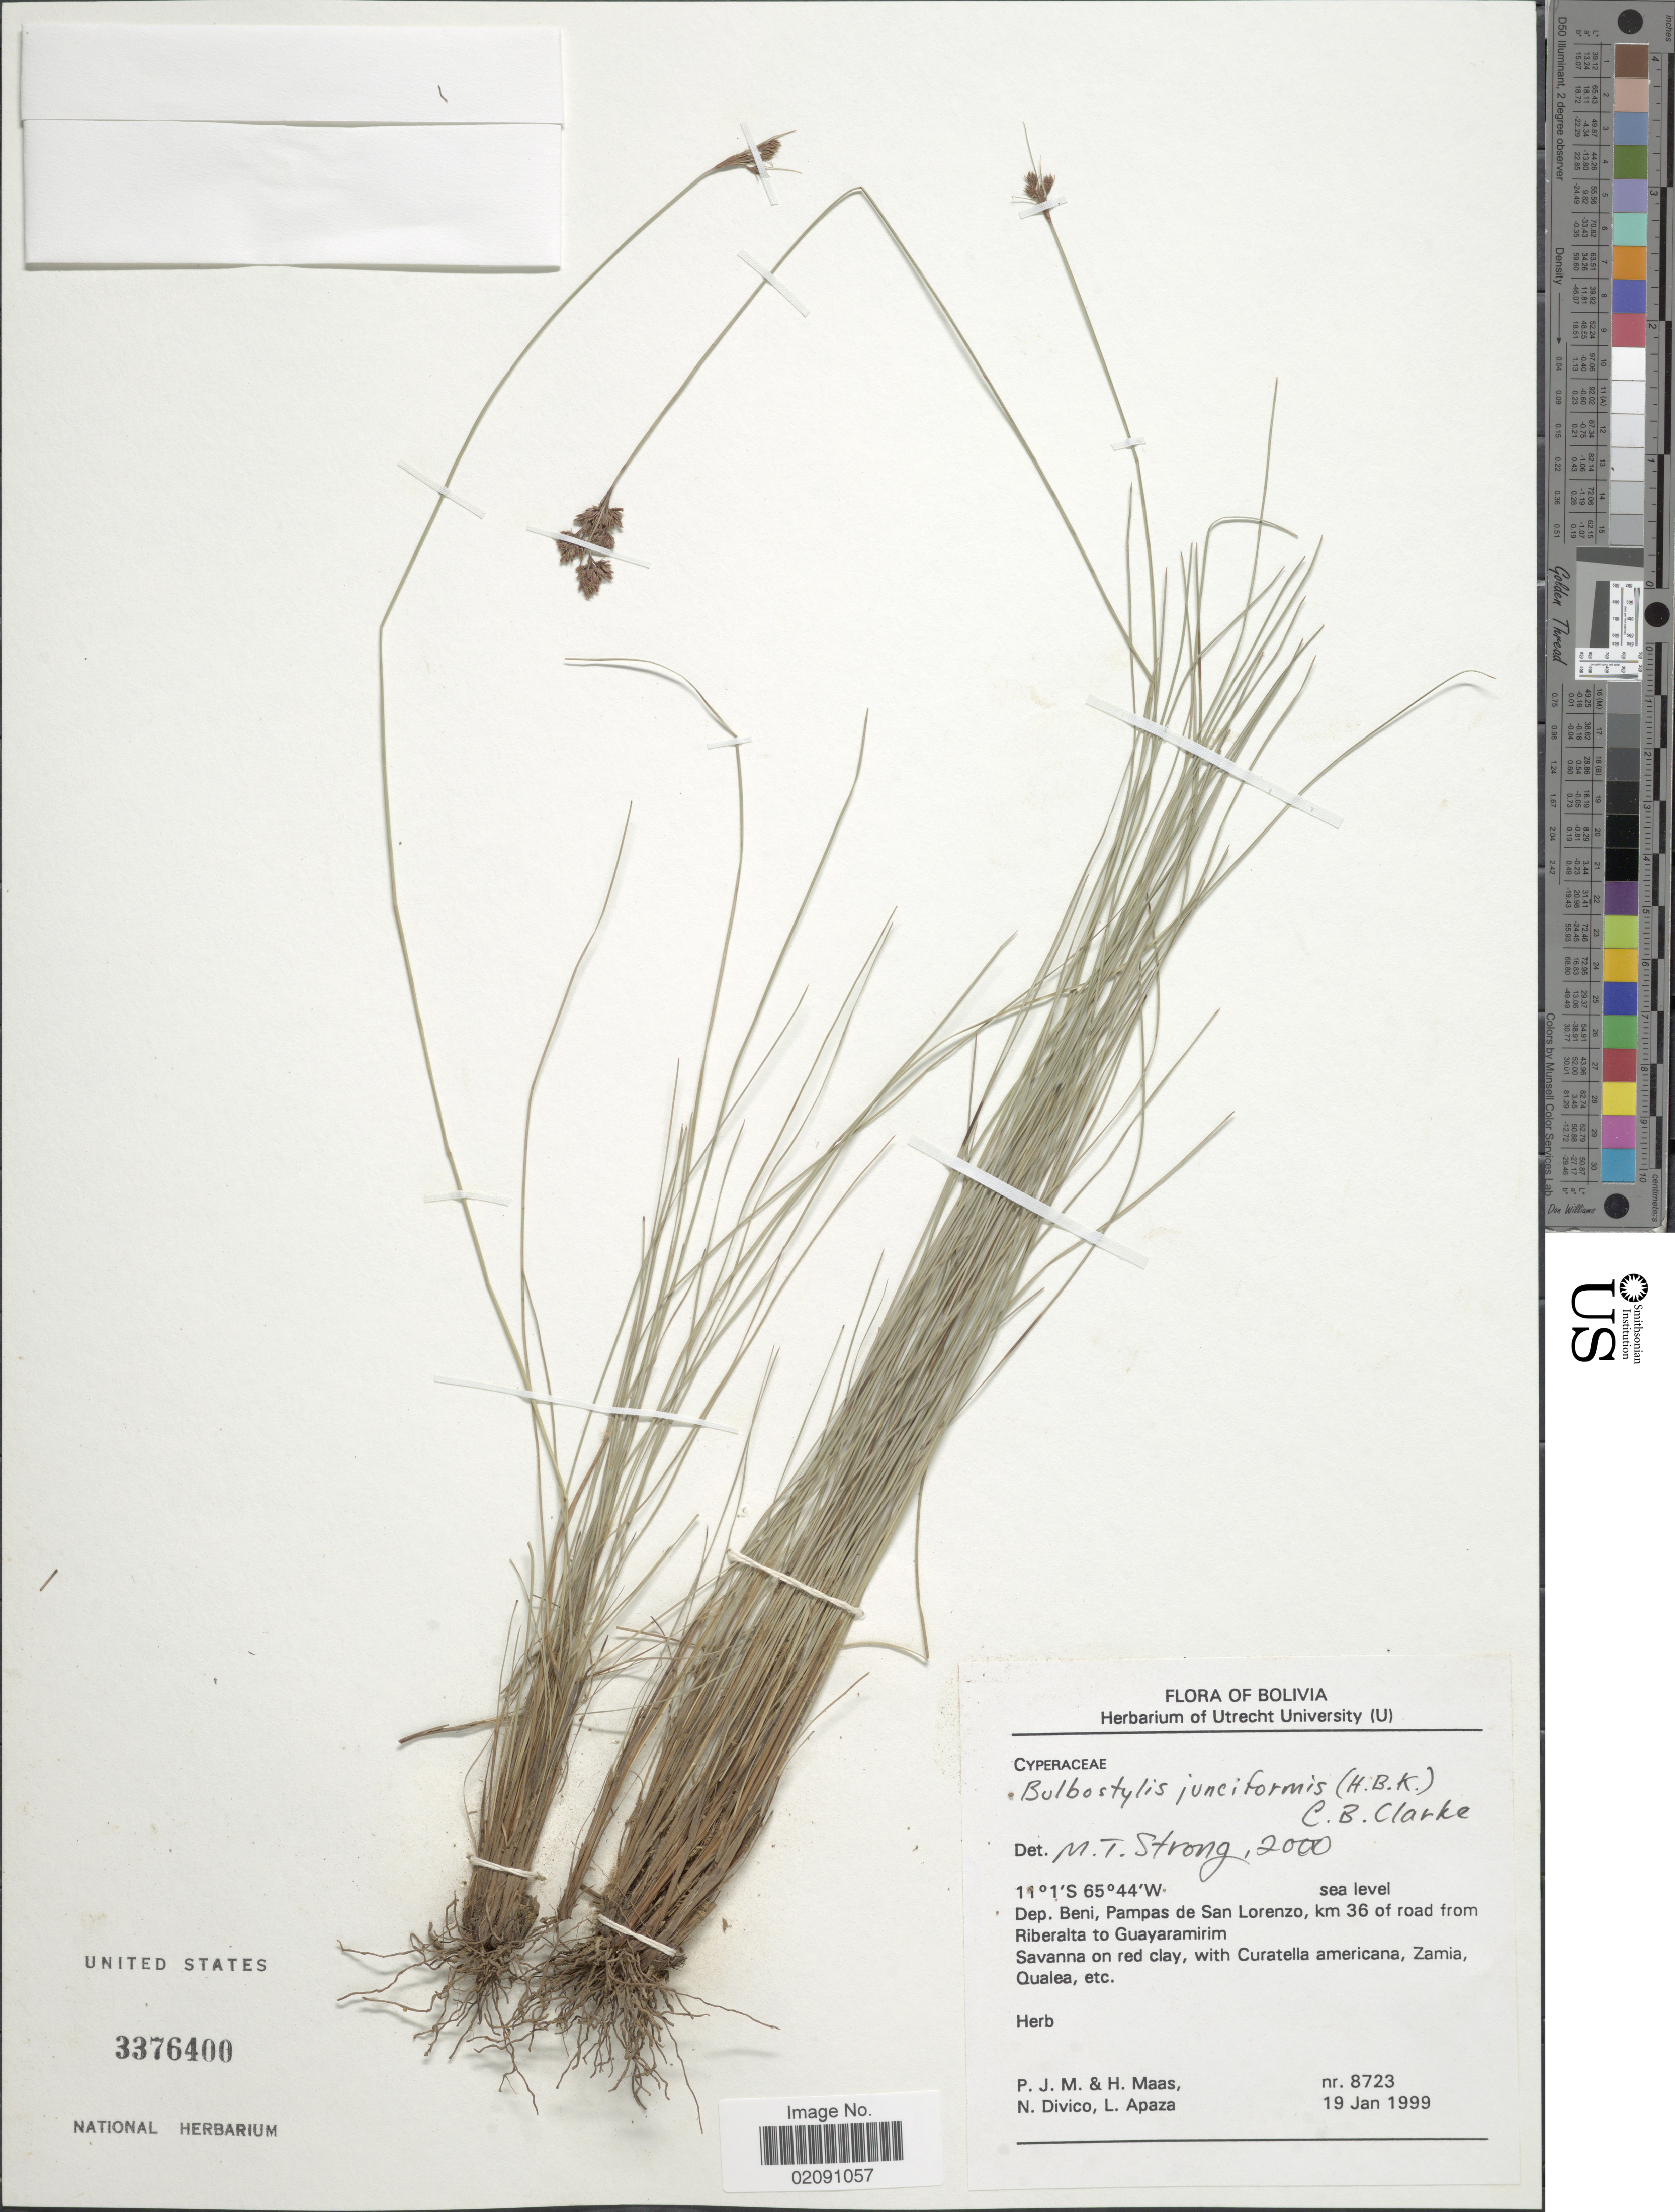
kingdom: Plantae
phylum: Tracheophyta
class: Liliopsida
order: Poales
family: Cyperaceae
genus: Bulbostylis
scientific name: Bulbostylis junciformis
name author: (Kunth) C.B. Clarke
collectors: P. Maas, H. Maas, N. Divico & L. Apaza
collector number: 8723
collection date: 1999-01-19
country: Bolivia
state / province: Beni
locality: Pampas de San Lorenzo, km 36 of road from Riberalta to Guayaramirim, savanna on red clay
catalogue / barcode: US 3376400